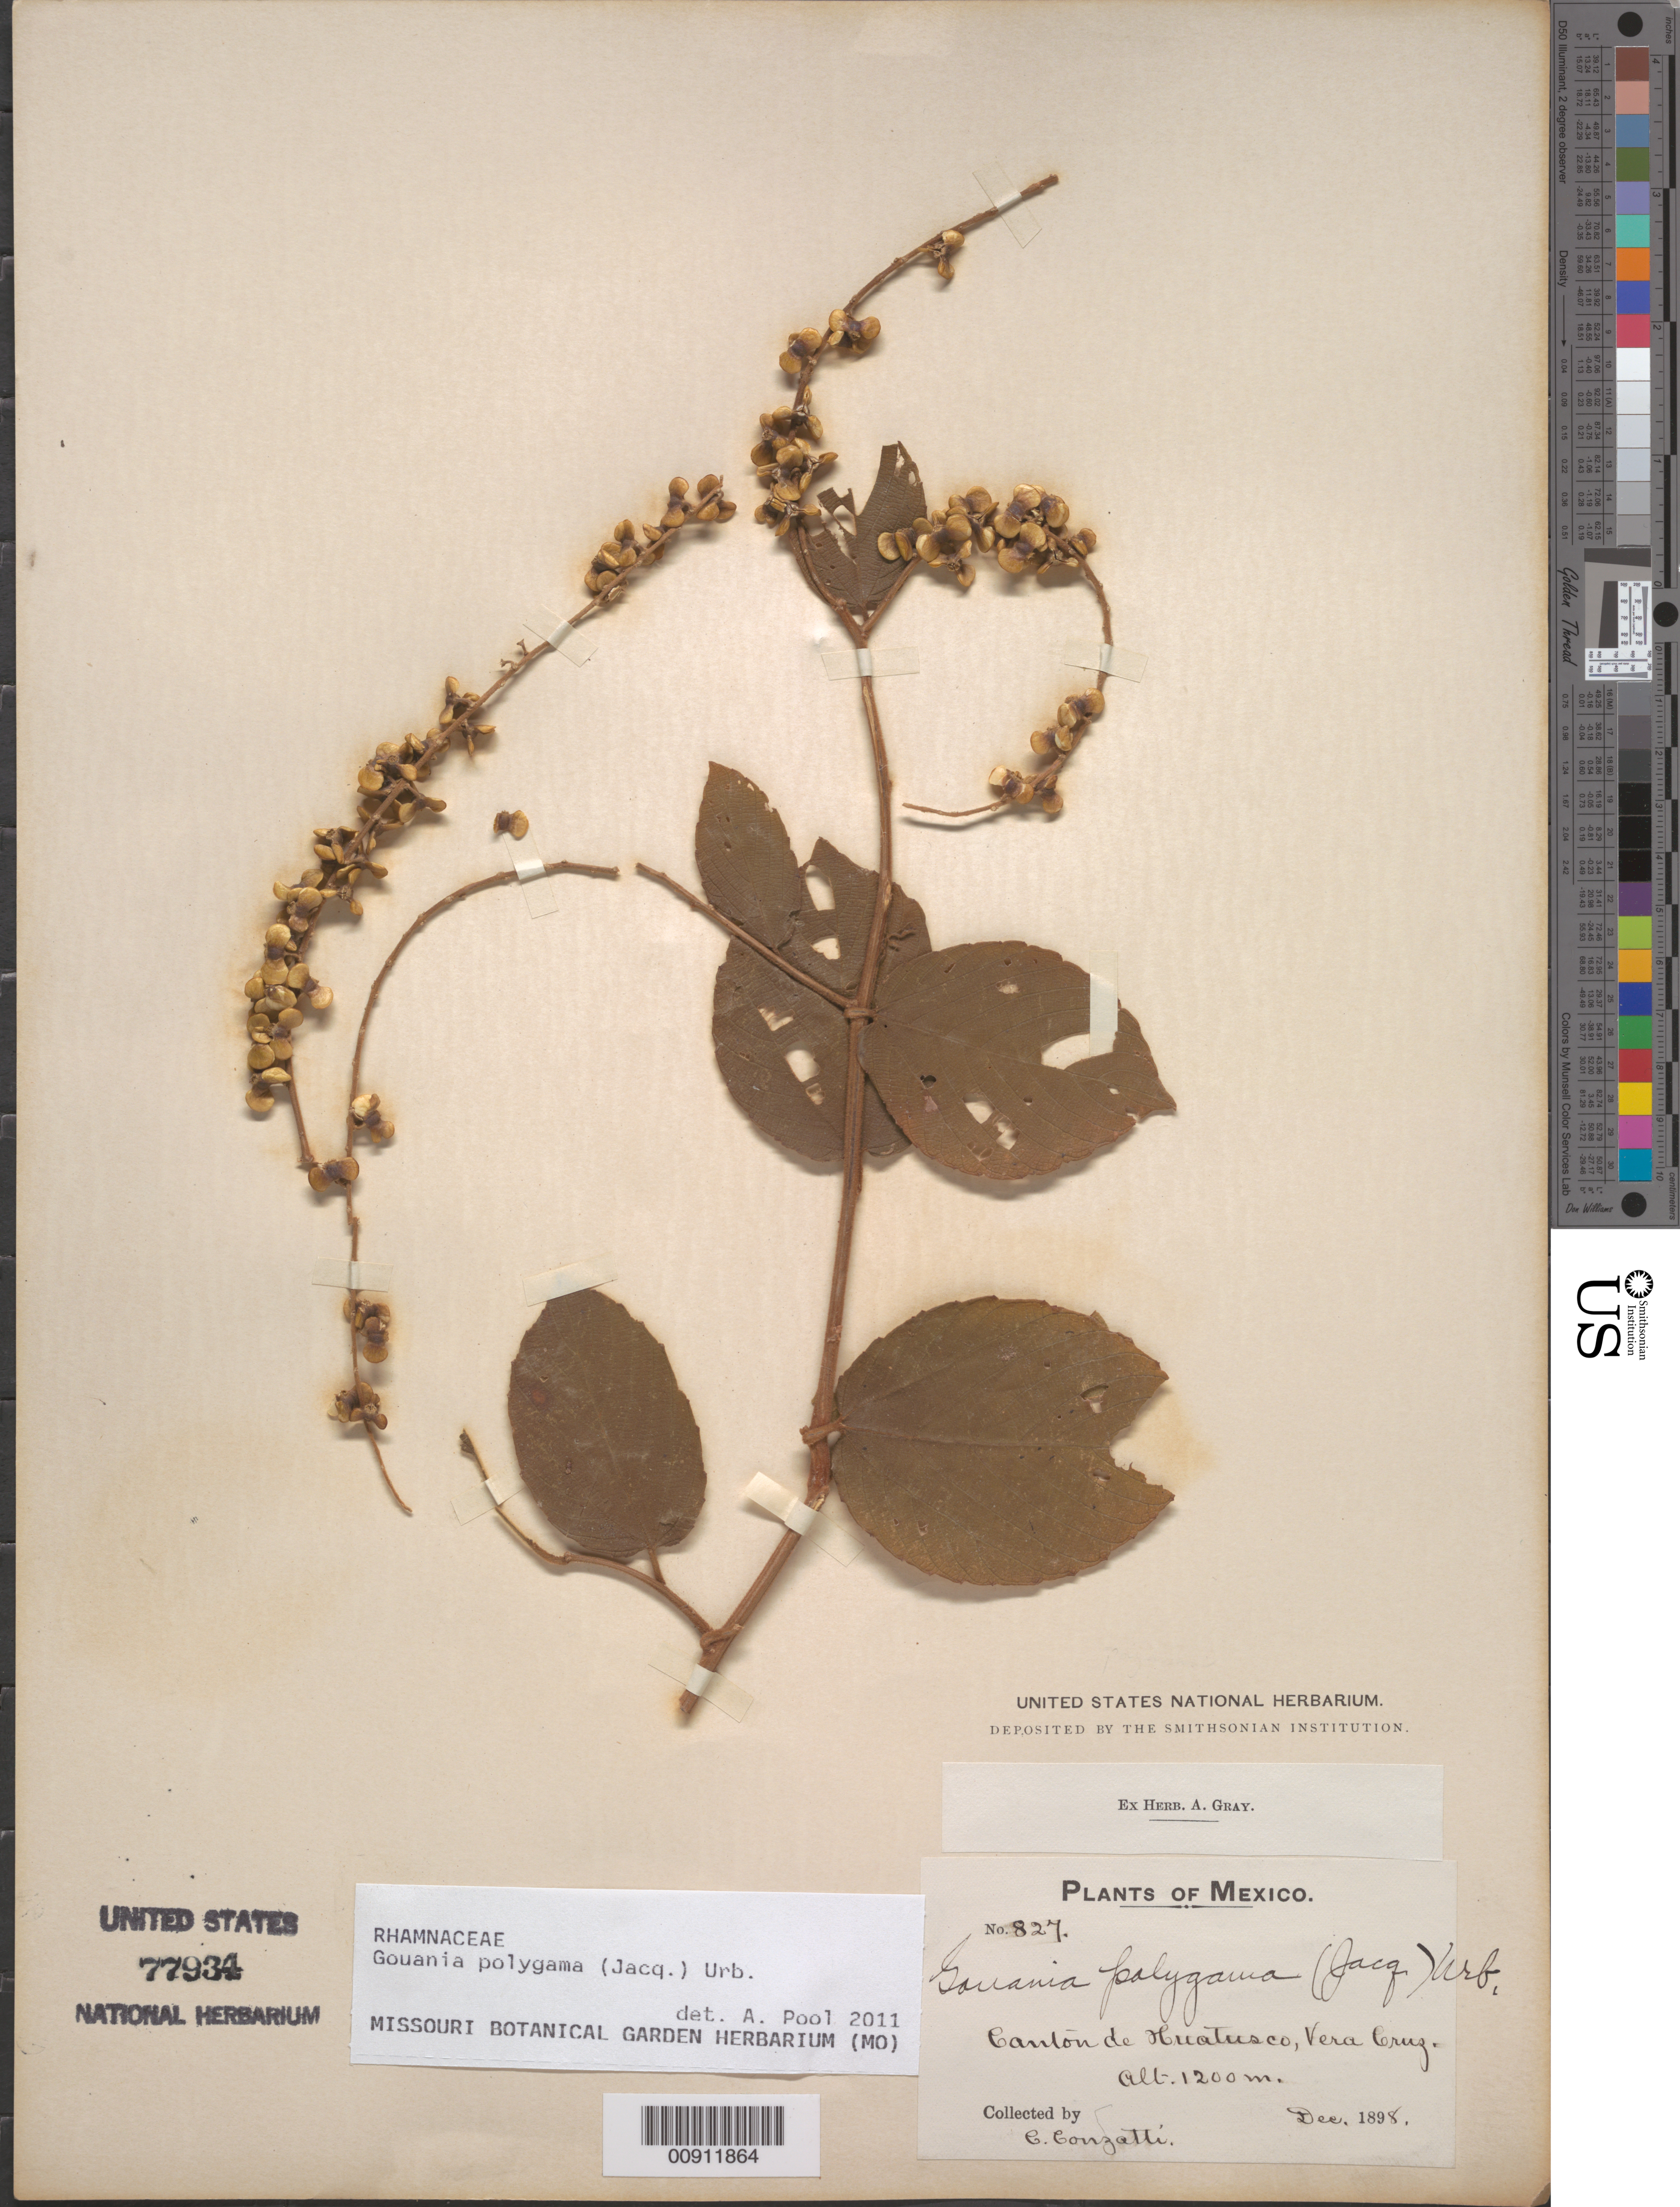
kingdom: Plantae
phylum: Tracheophyta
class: Magnoliopsida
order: Rosales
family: Rhamnaceae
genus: Gouania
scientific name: Gouania polygama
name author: (Jacq.) Urb.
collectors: C. Conzatti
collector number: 827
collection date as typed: Dec 1898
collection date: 1898-12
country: Mexico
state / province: Veracruz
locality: Canton de Huatusco, Veracruz.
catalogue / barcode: US 77934